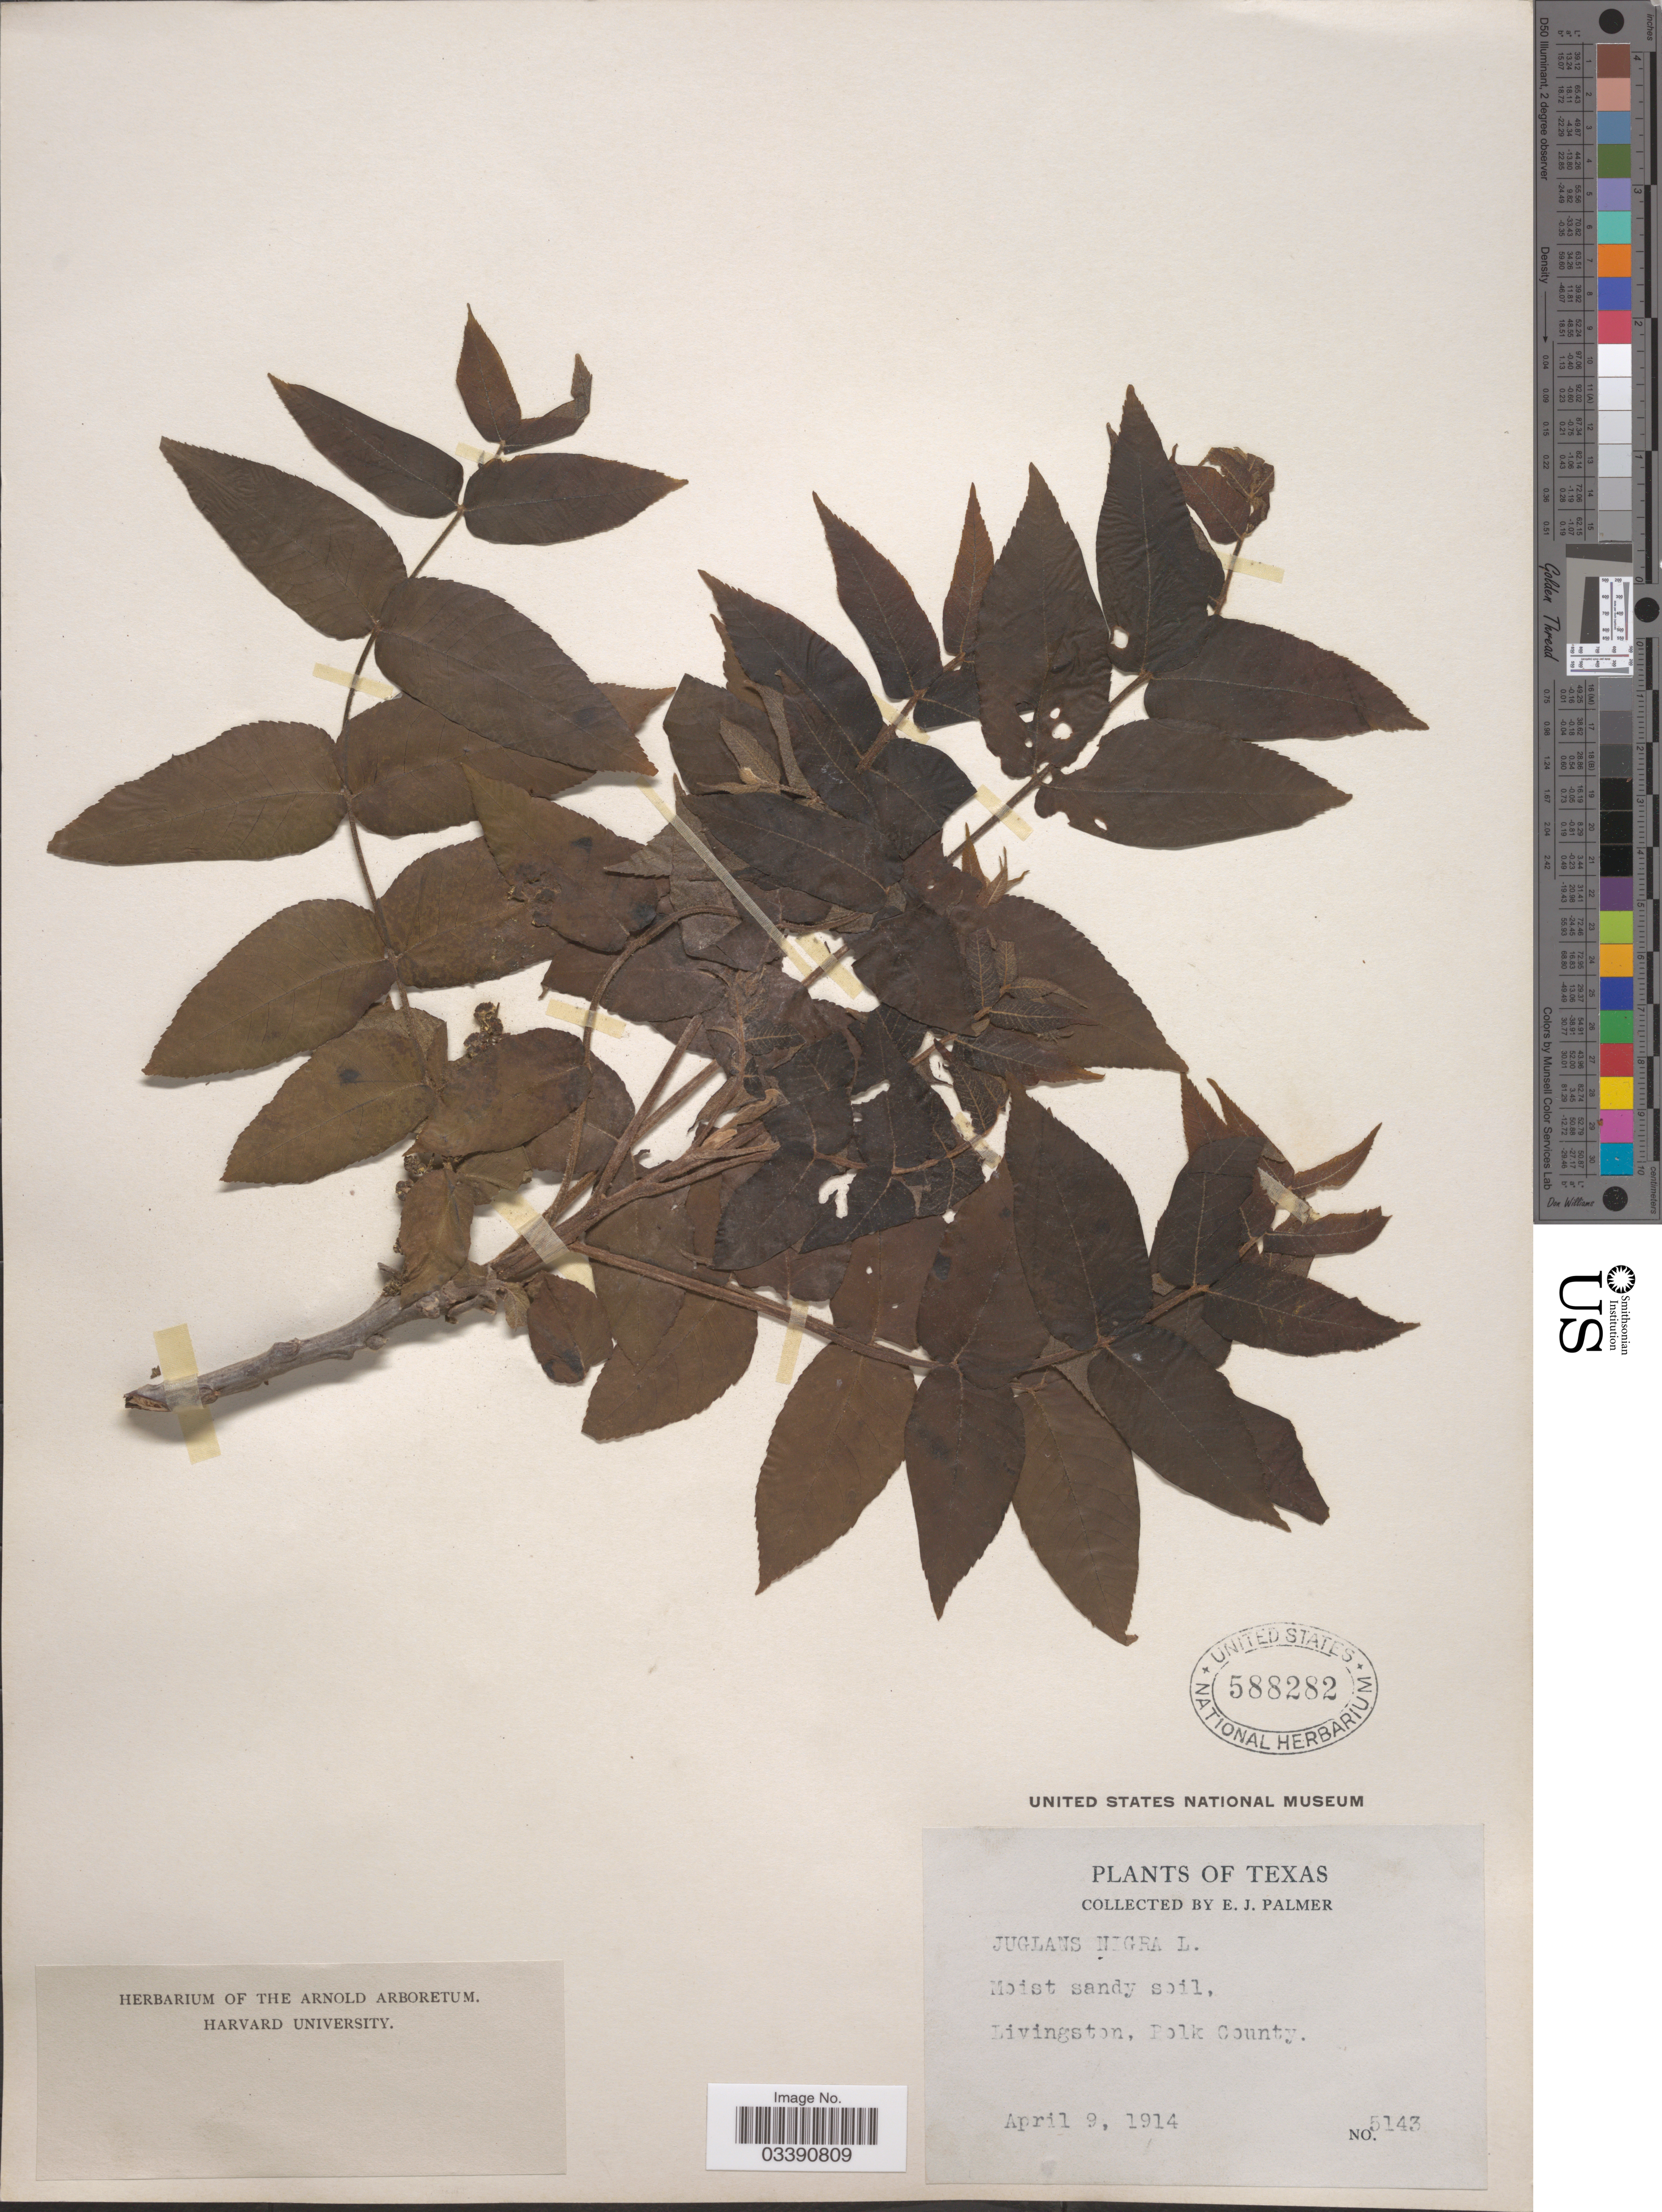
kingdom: Plantae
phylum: Tracheophyta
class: Magnoliopsida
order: Fagales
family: Juglandaceae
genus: Juglans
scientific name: Juglans nigra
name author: L.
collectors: E. J. Palmer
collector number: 5143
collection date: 1914-04-09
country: United States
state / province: Texas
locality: Livingston, Polk County.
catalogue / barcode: US 588282